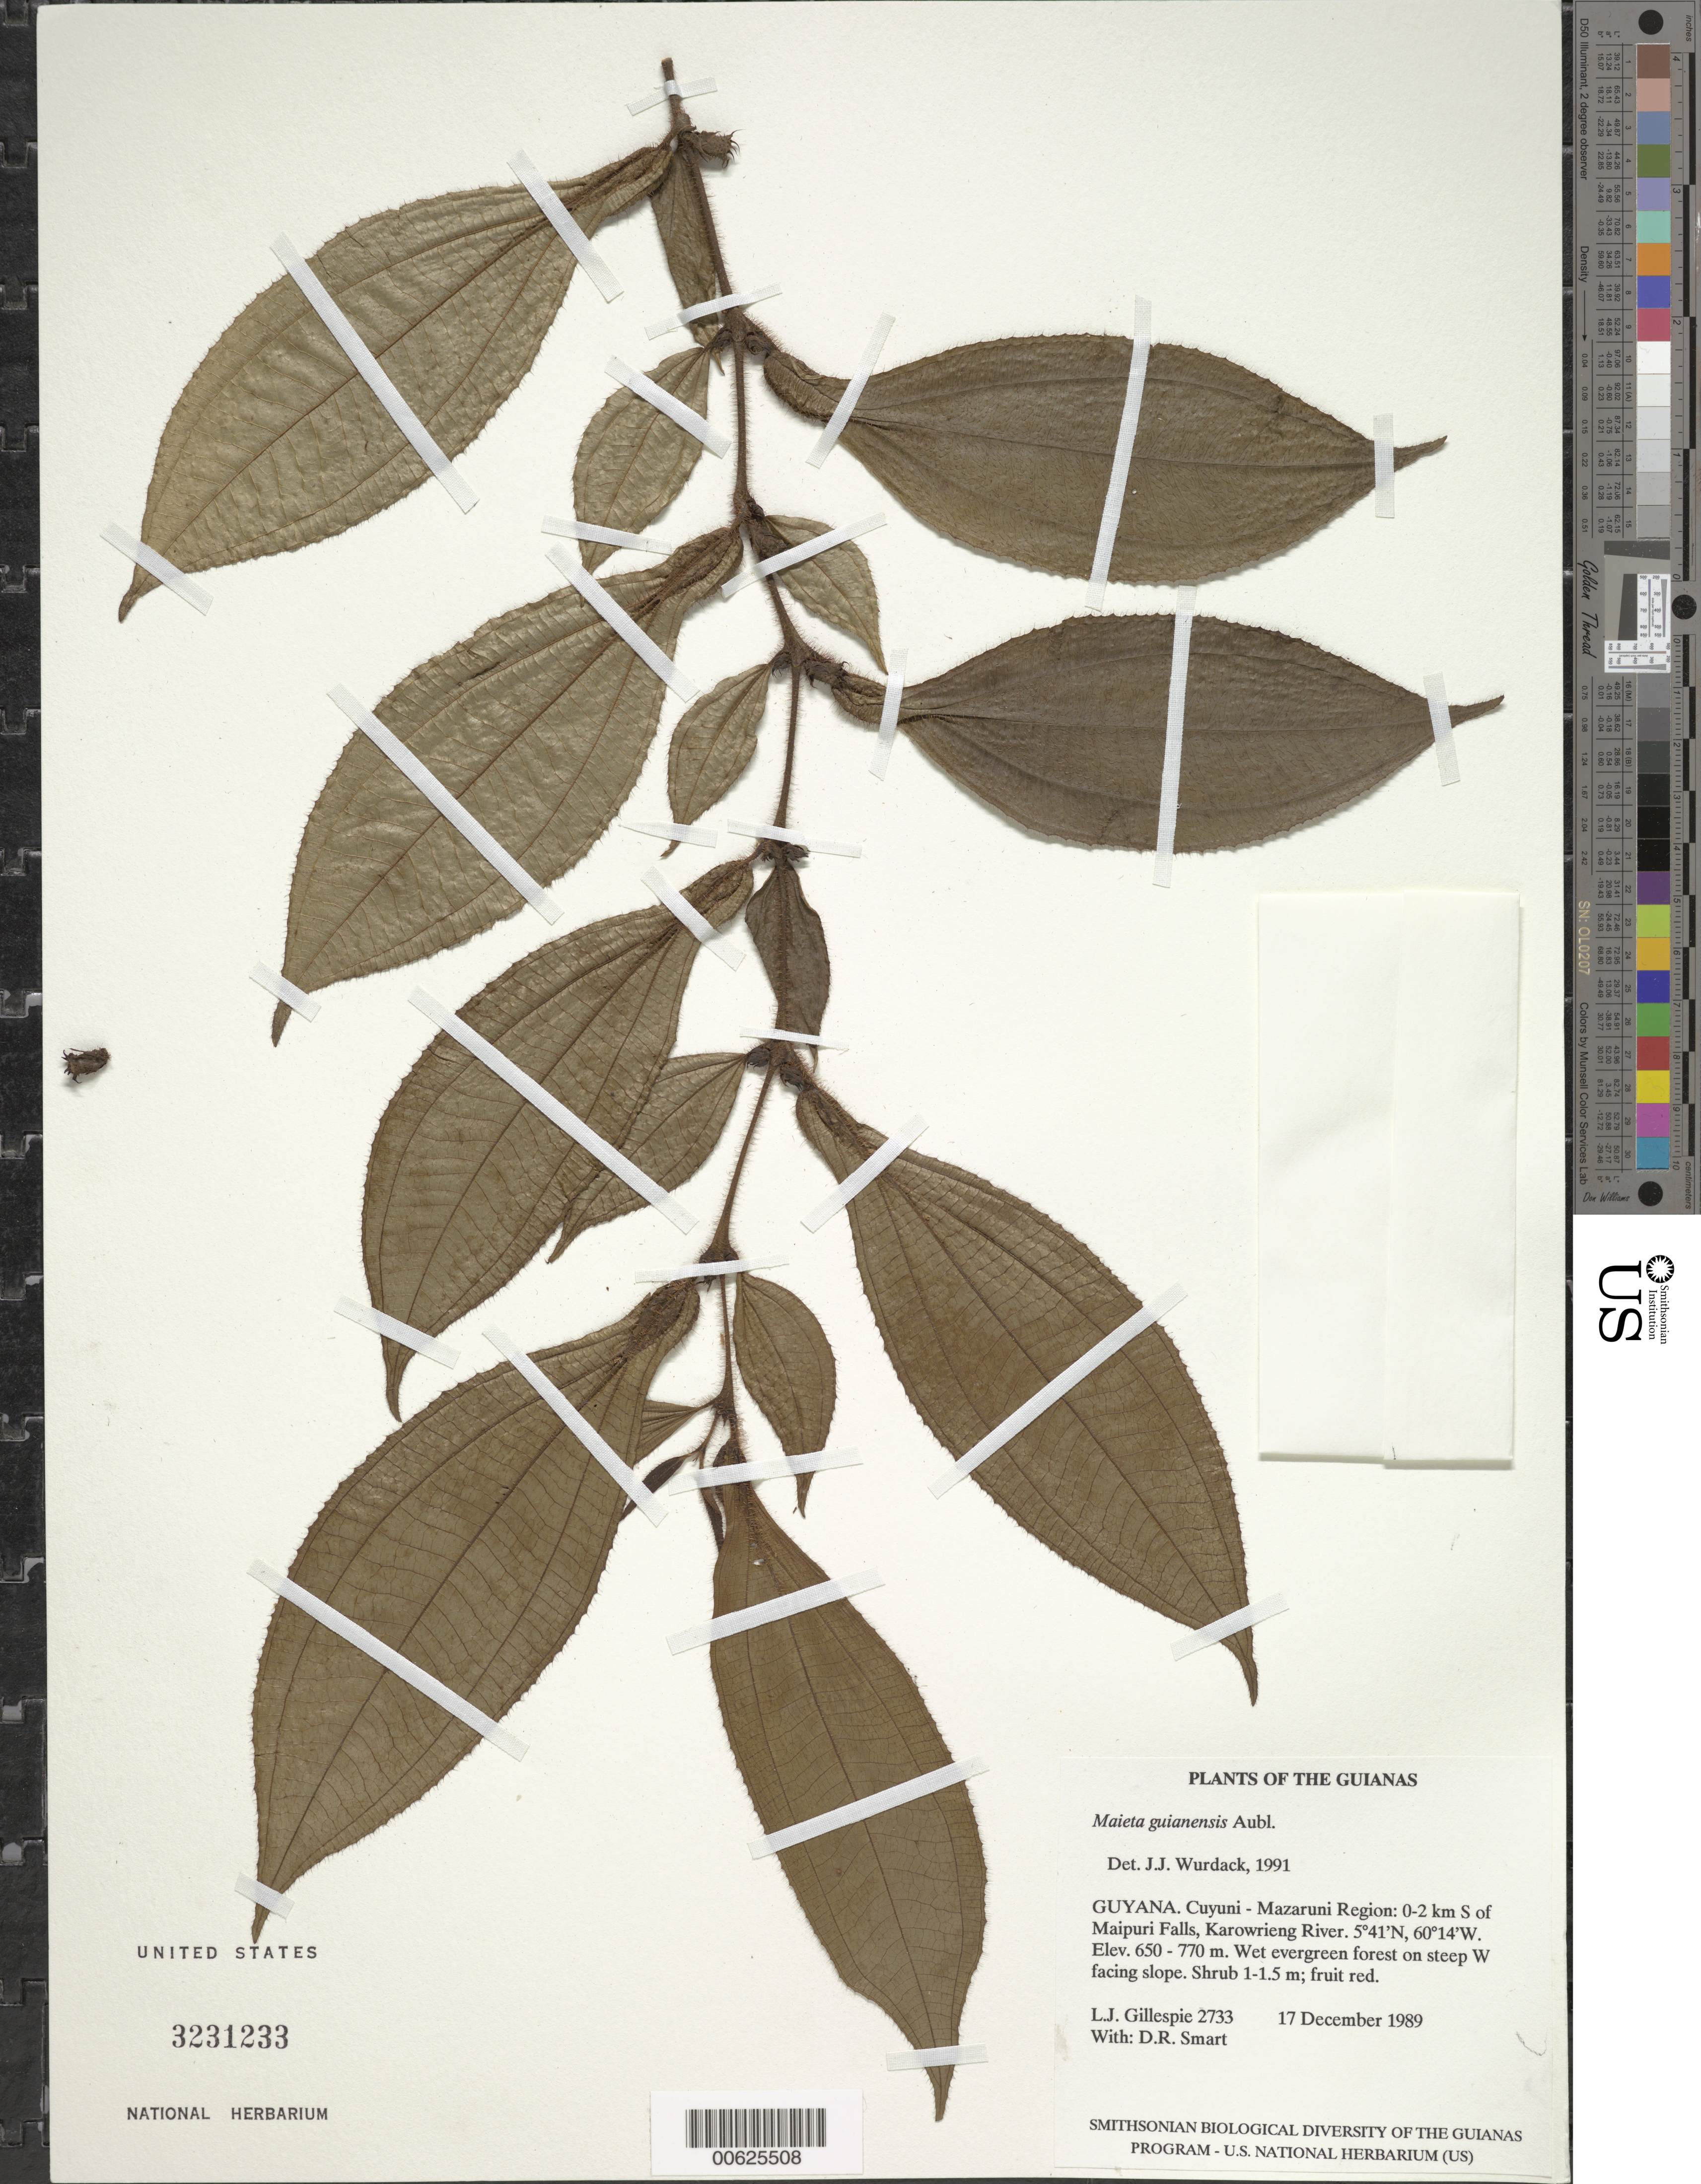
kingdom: Plantae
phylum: Tracheophyta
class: Magnoliopsida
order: Myrtales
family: Melastomataceae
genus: Maieta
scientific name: Maieta guianensis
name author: Aubl.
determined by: Wurdack, John J., (US), US (UNITED STATES)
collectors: L. J. Gillespie & D. R. Smart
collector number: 2733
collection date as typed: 17 December 1989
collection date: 1989-12-17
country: Guyana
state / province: Cuyuni-Mazaruni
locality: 0-2 km S of Maipuri Falls, Karowrieng River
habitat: Wet evergreen forest on steep W facing slope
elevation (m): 650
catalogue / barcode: US 3231233